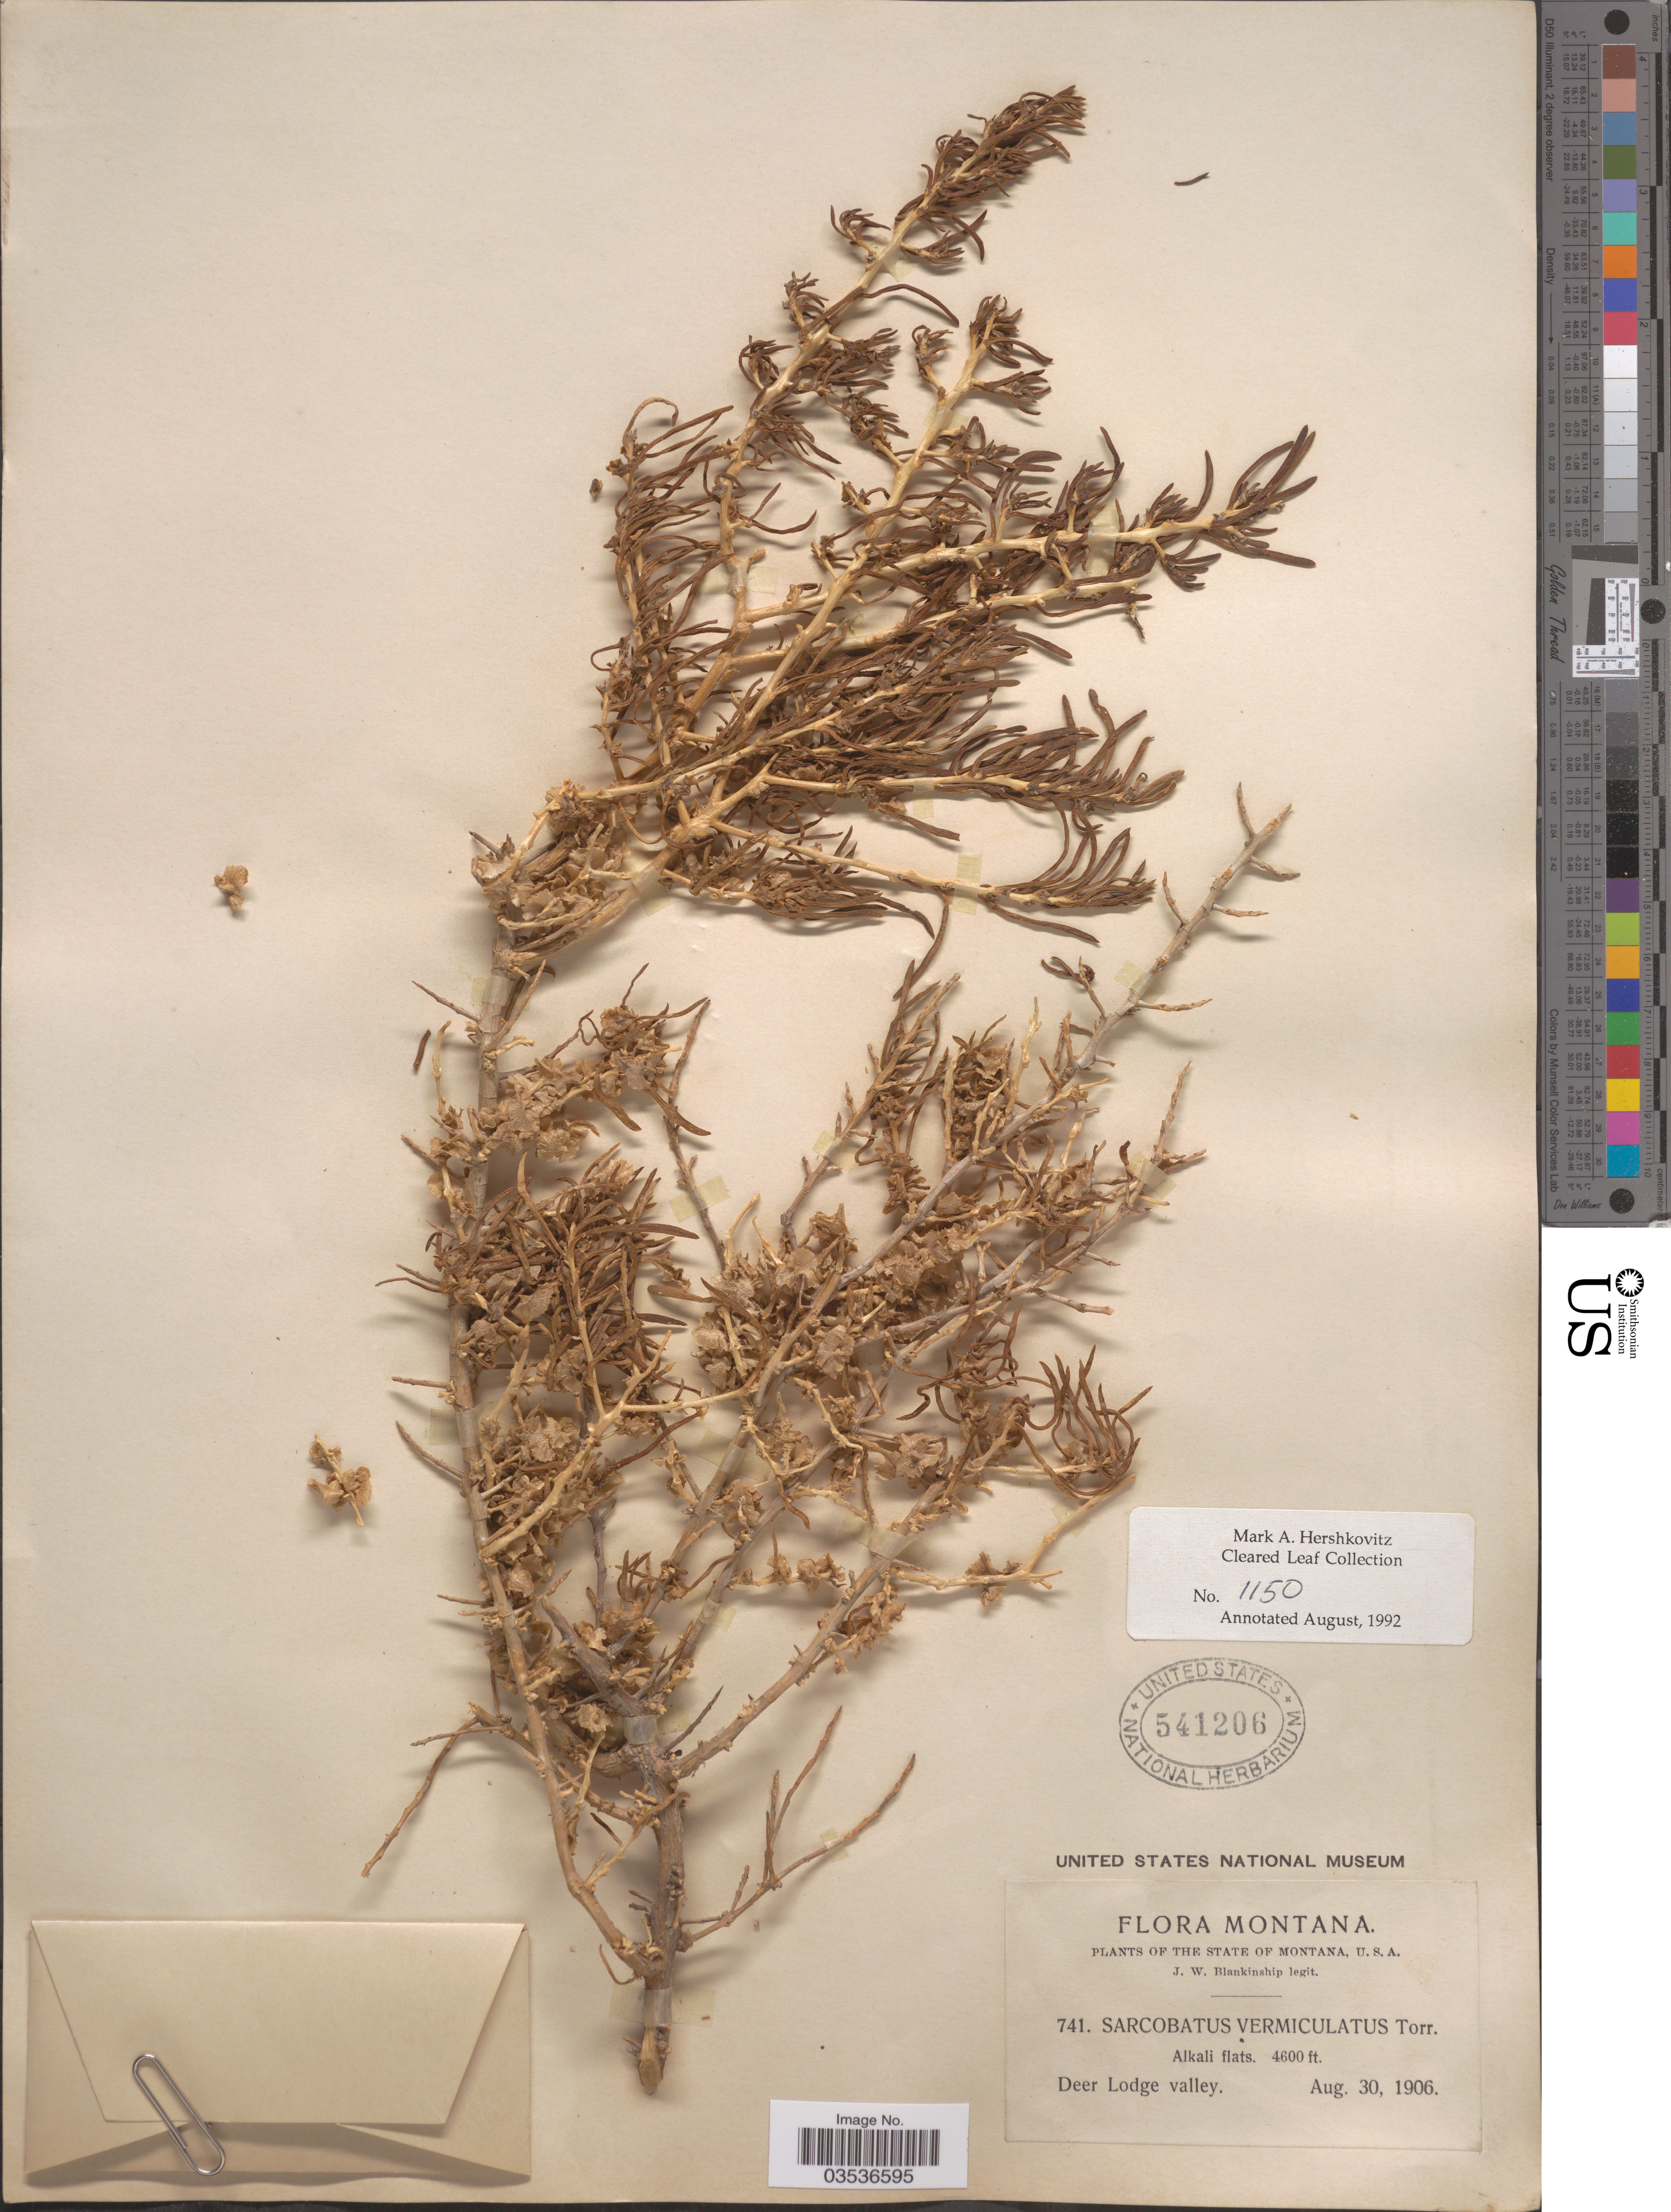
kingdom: Plantae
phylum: Tracheophyta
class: Magnoliopsida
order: Caryophyllales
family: Sarcobataceae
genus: Sarcobatus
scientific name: Sarcobatus vermiculatus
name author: (Hook.) Torr.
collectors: J. W. Blankinship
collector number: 741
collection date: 1906-08-30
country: United States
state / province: Montana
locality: Deer Lodge Valley.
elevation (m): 1402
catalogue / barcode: US 541206